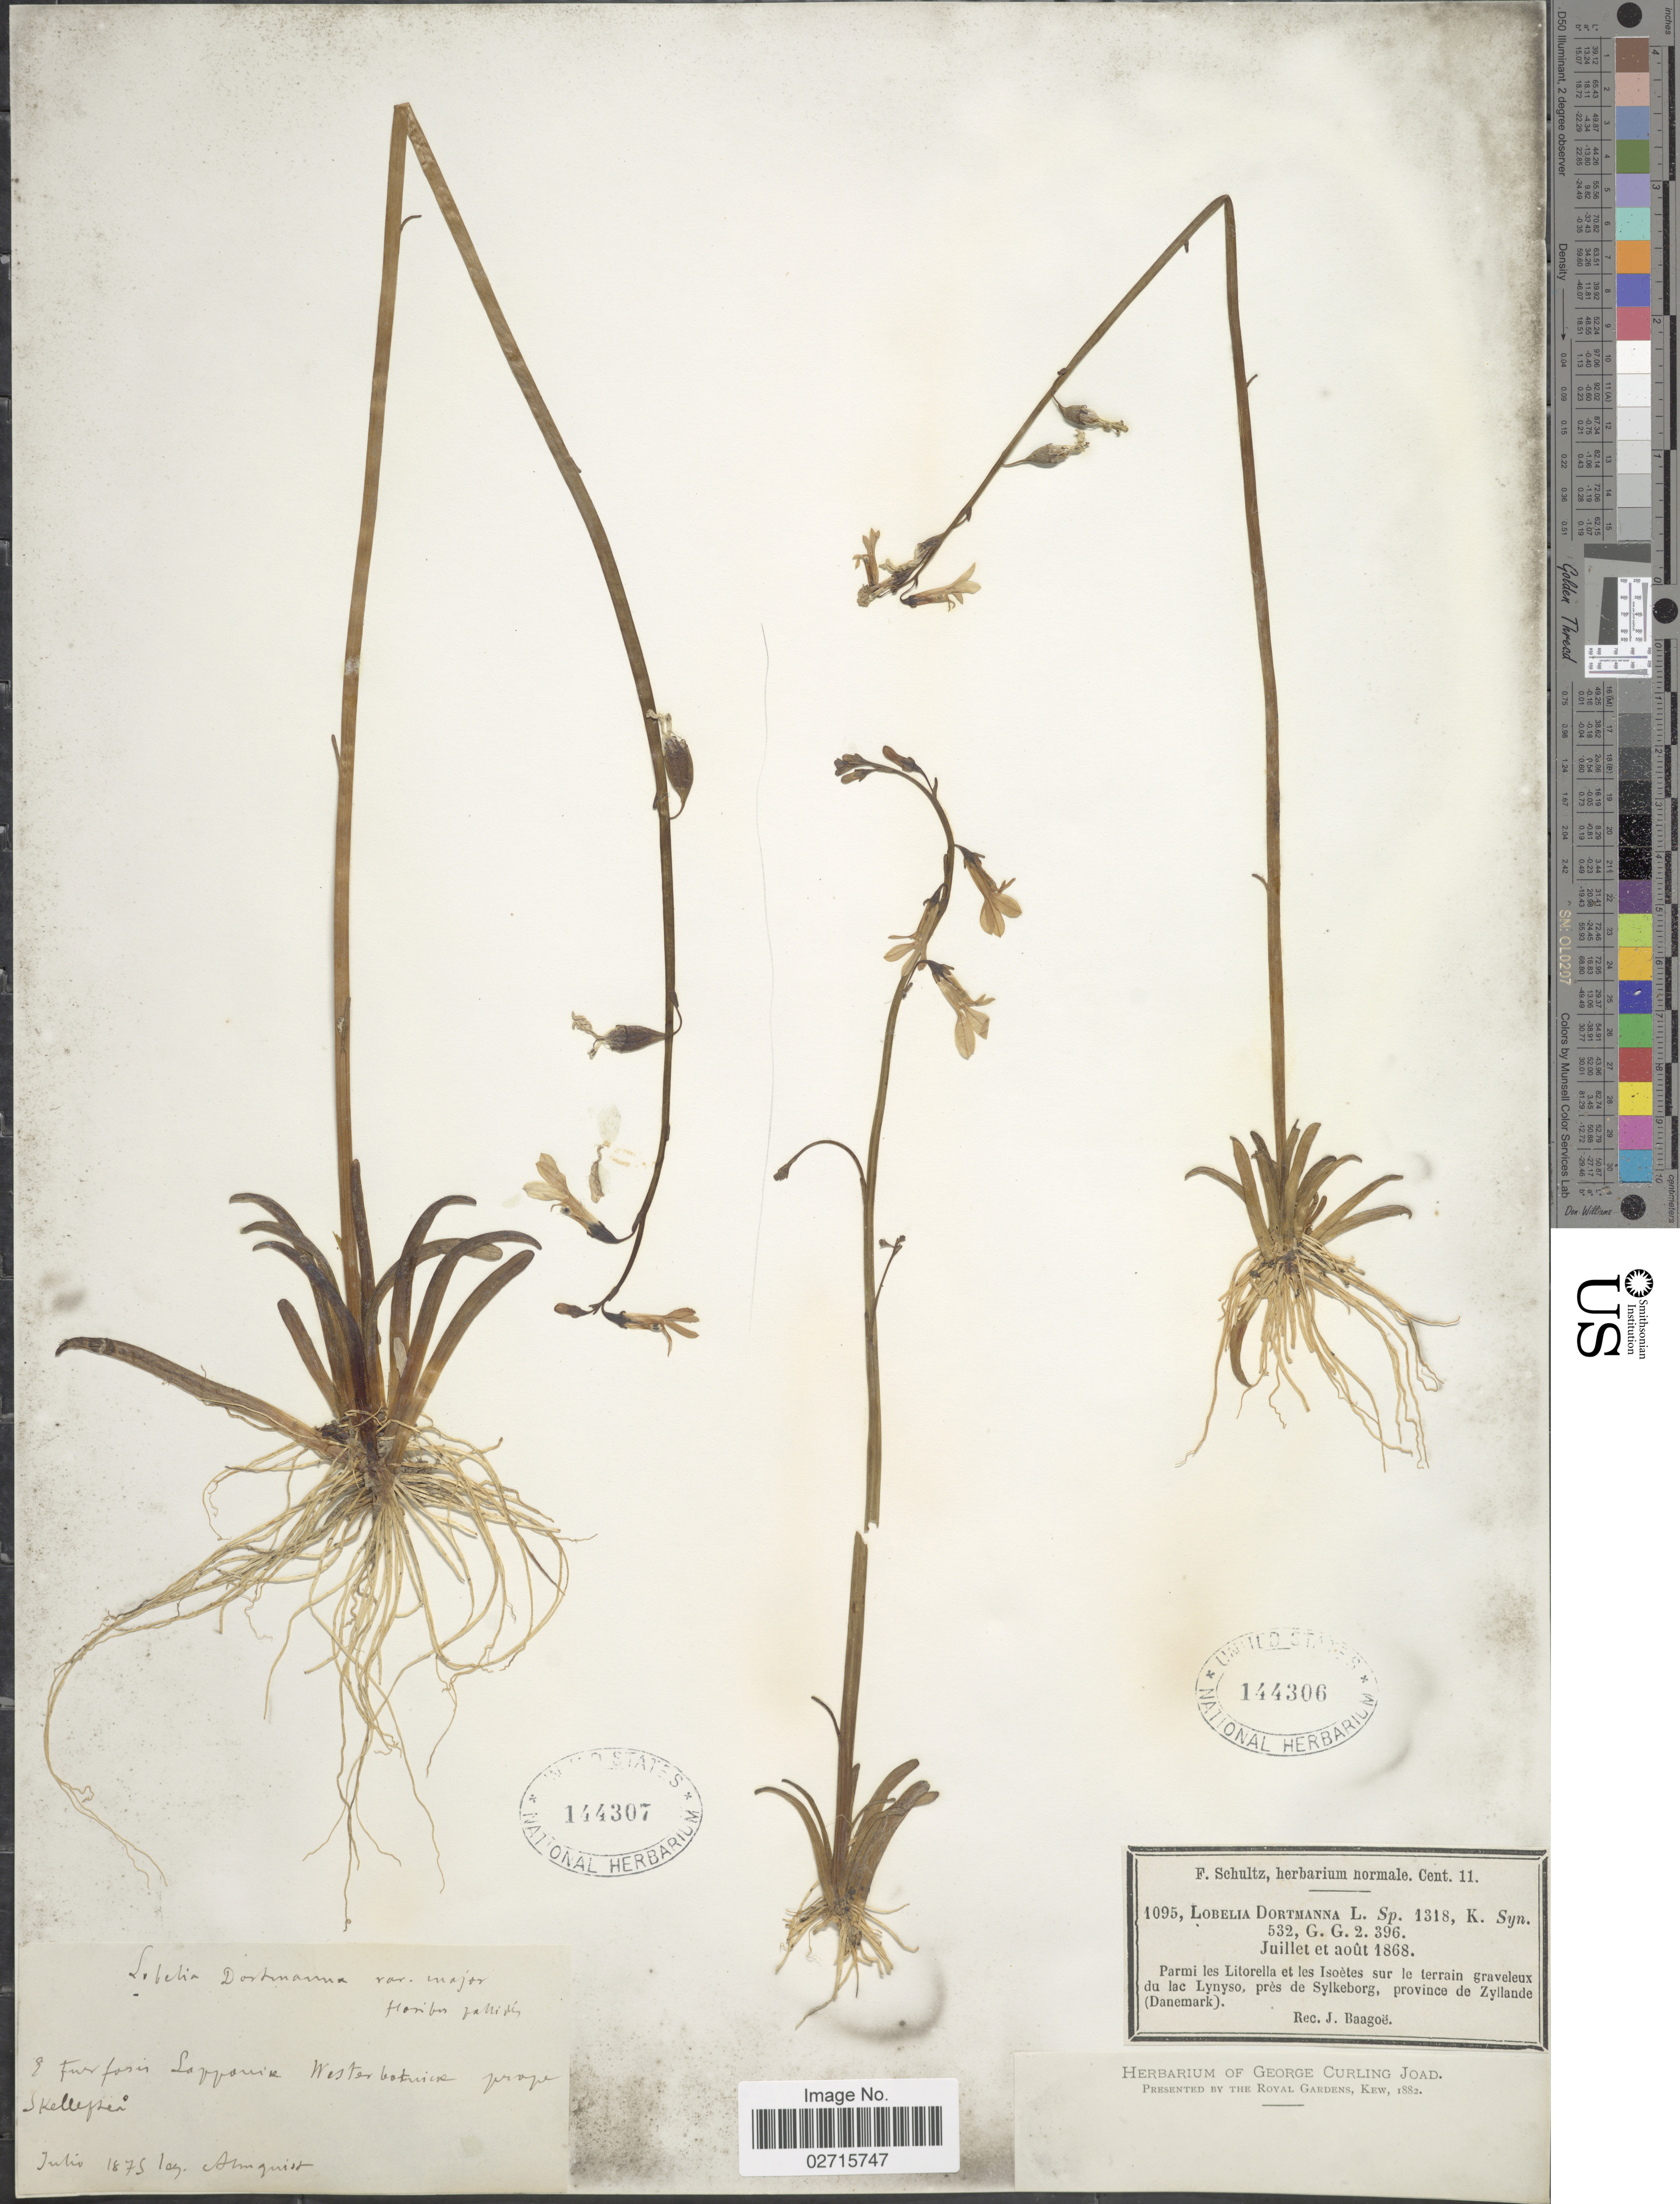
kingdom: Plantae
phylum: Tracheophyta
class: Magnoliopsida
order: Asterales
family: Campanulaceae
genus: Lobelia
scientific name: Lobelia dortmanna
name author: L.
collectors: Almquist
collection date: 1875-07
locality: Furfosis Lapponir Westerbotnine prope Skellefsen [interpreted]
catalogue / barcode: US 144307